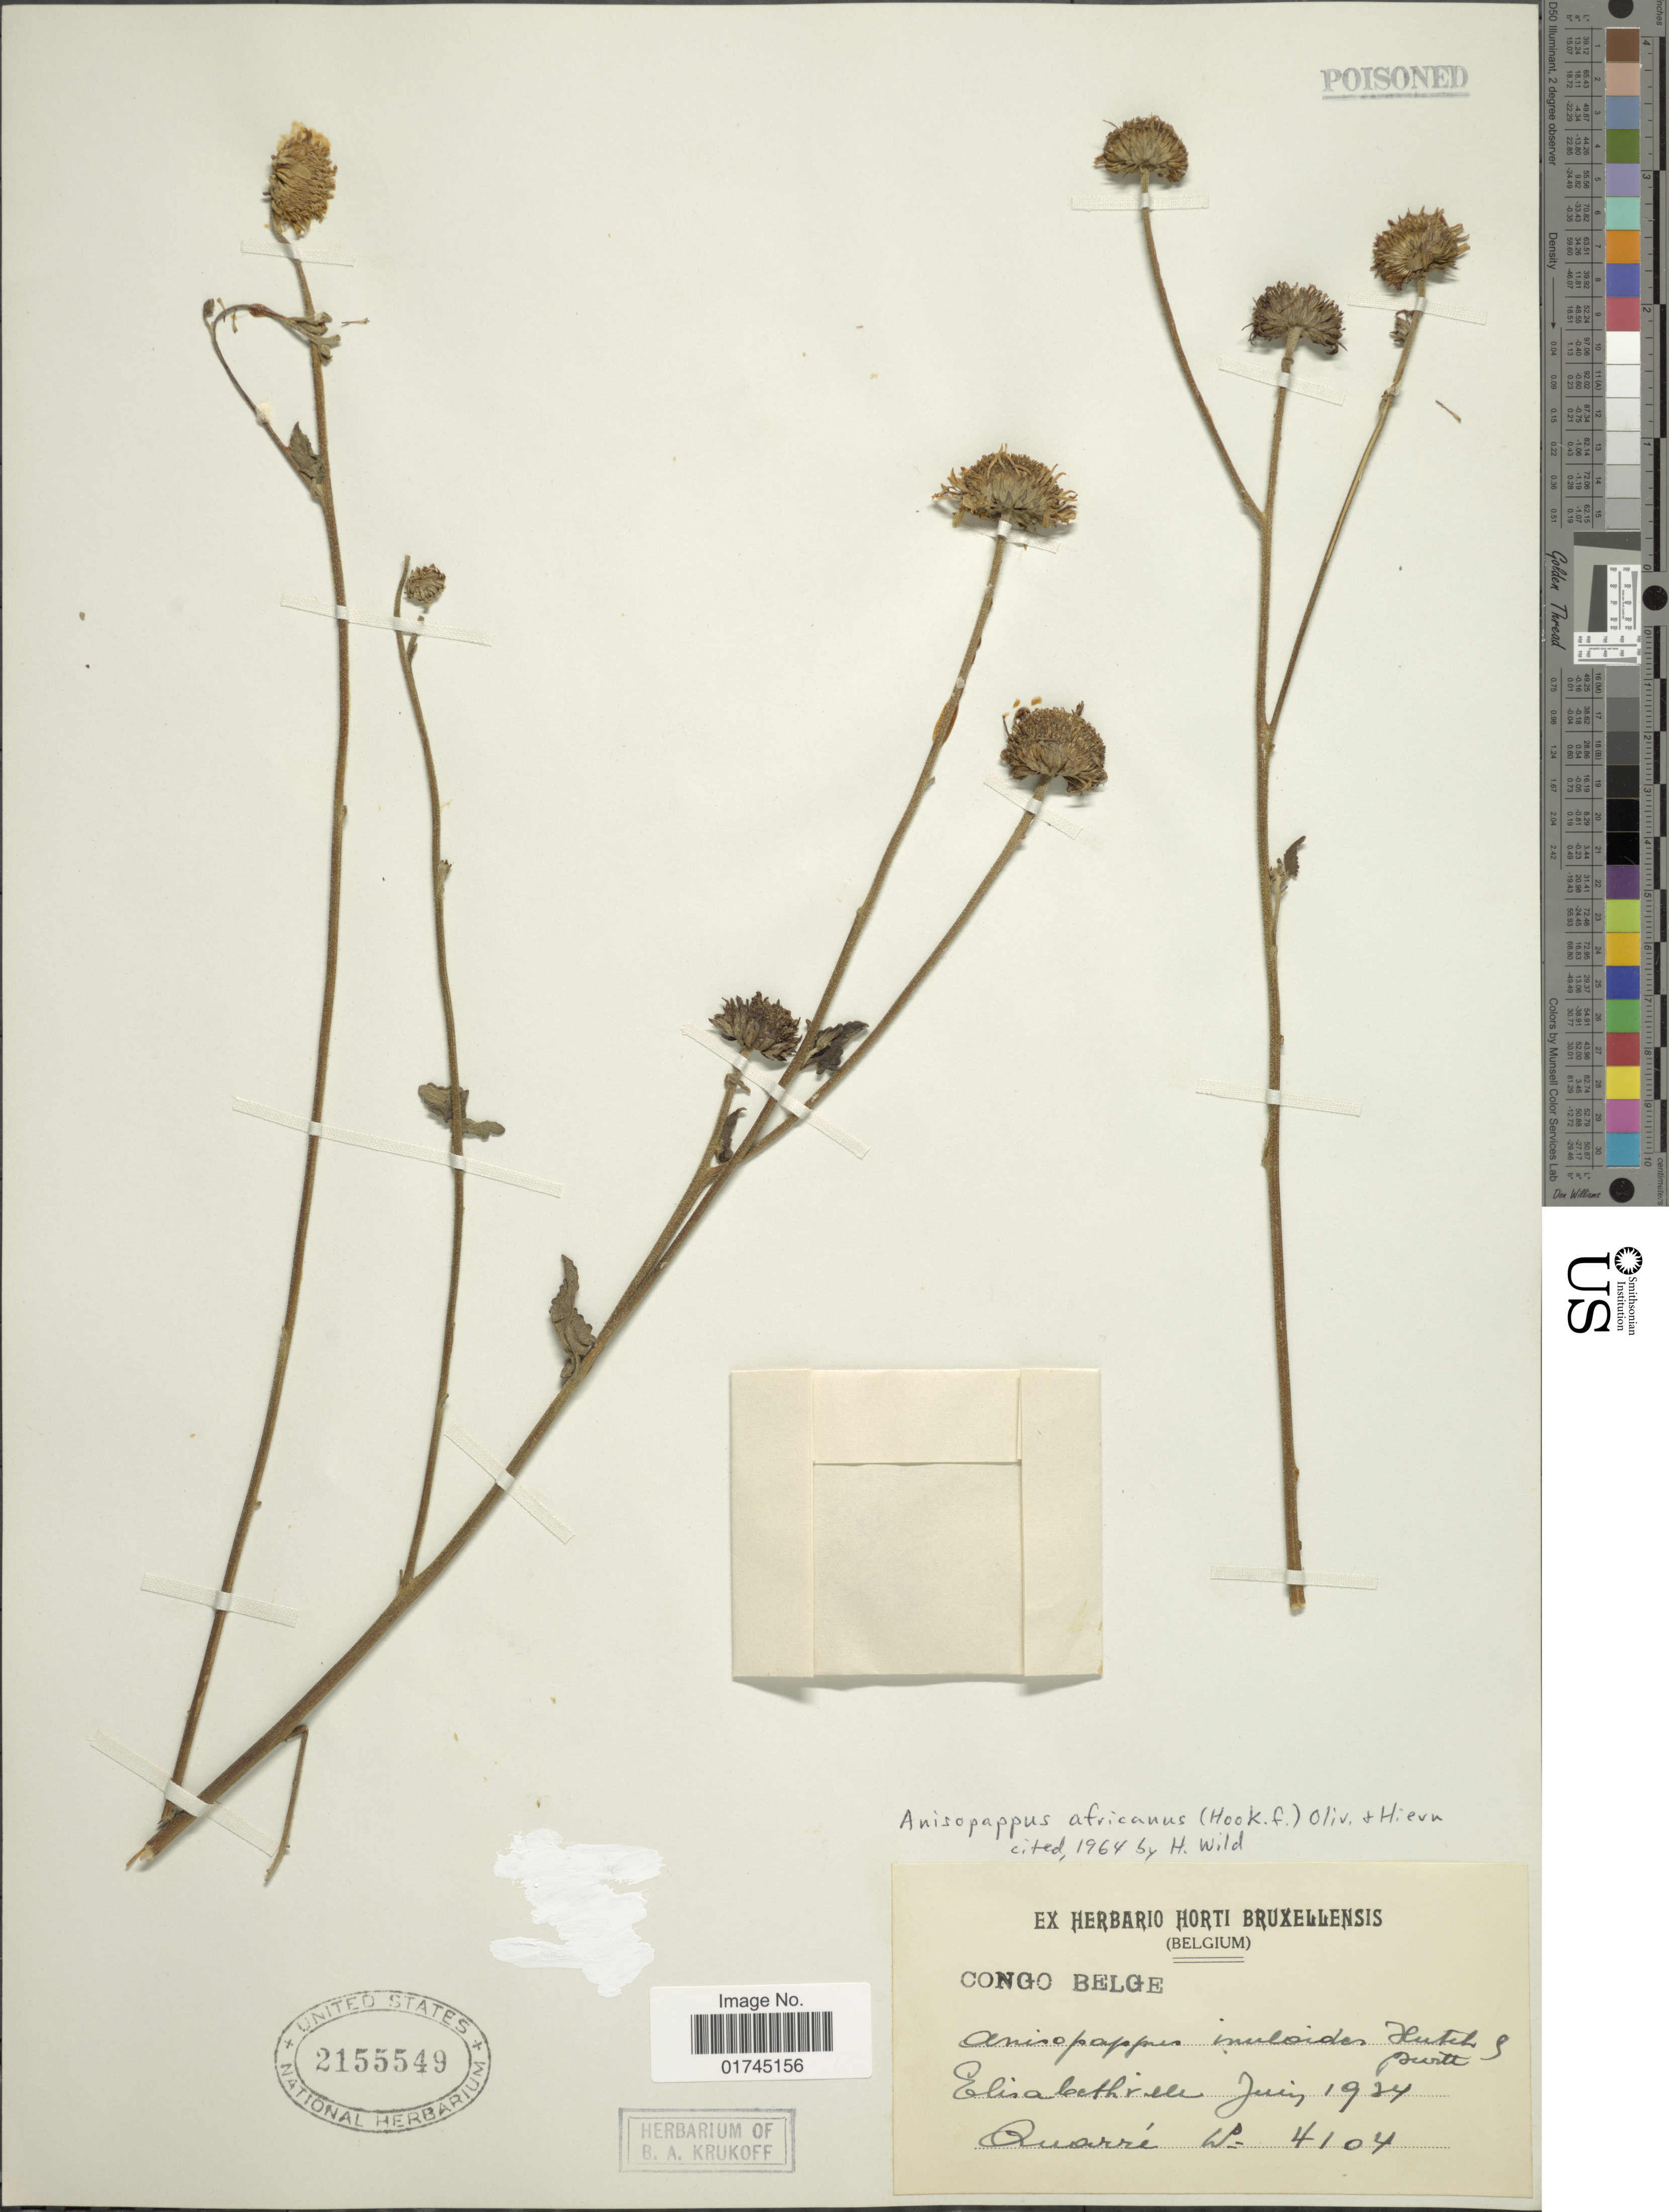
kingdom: Plantae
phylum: Tracheophyta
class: Magnoliopsida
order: Asterales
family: Asteraceae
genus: Anisopappus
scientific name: Anisopappus africanus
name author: (Hook. f.) Oliv. & Hiern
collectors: -. Quarre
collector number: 4104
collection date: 1934-06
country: Congo, Democratic Republic of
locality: Congo Belge, Elisabethville.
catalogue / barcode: US 2155549